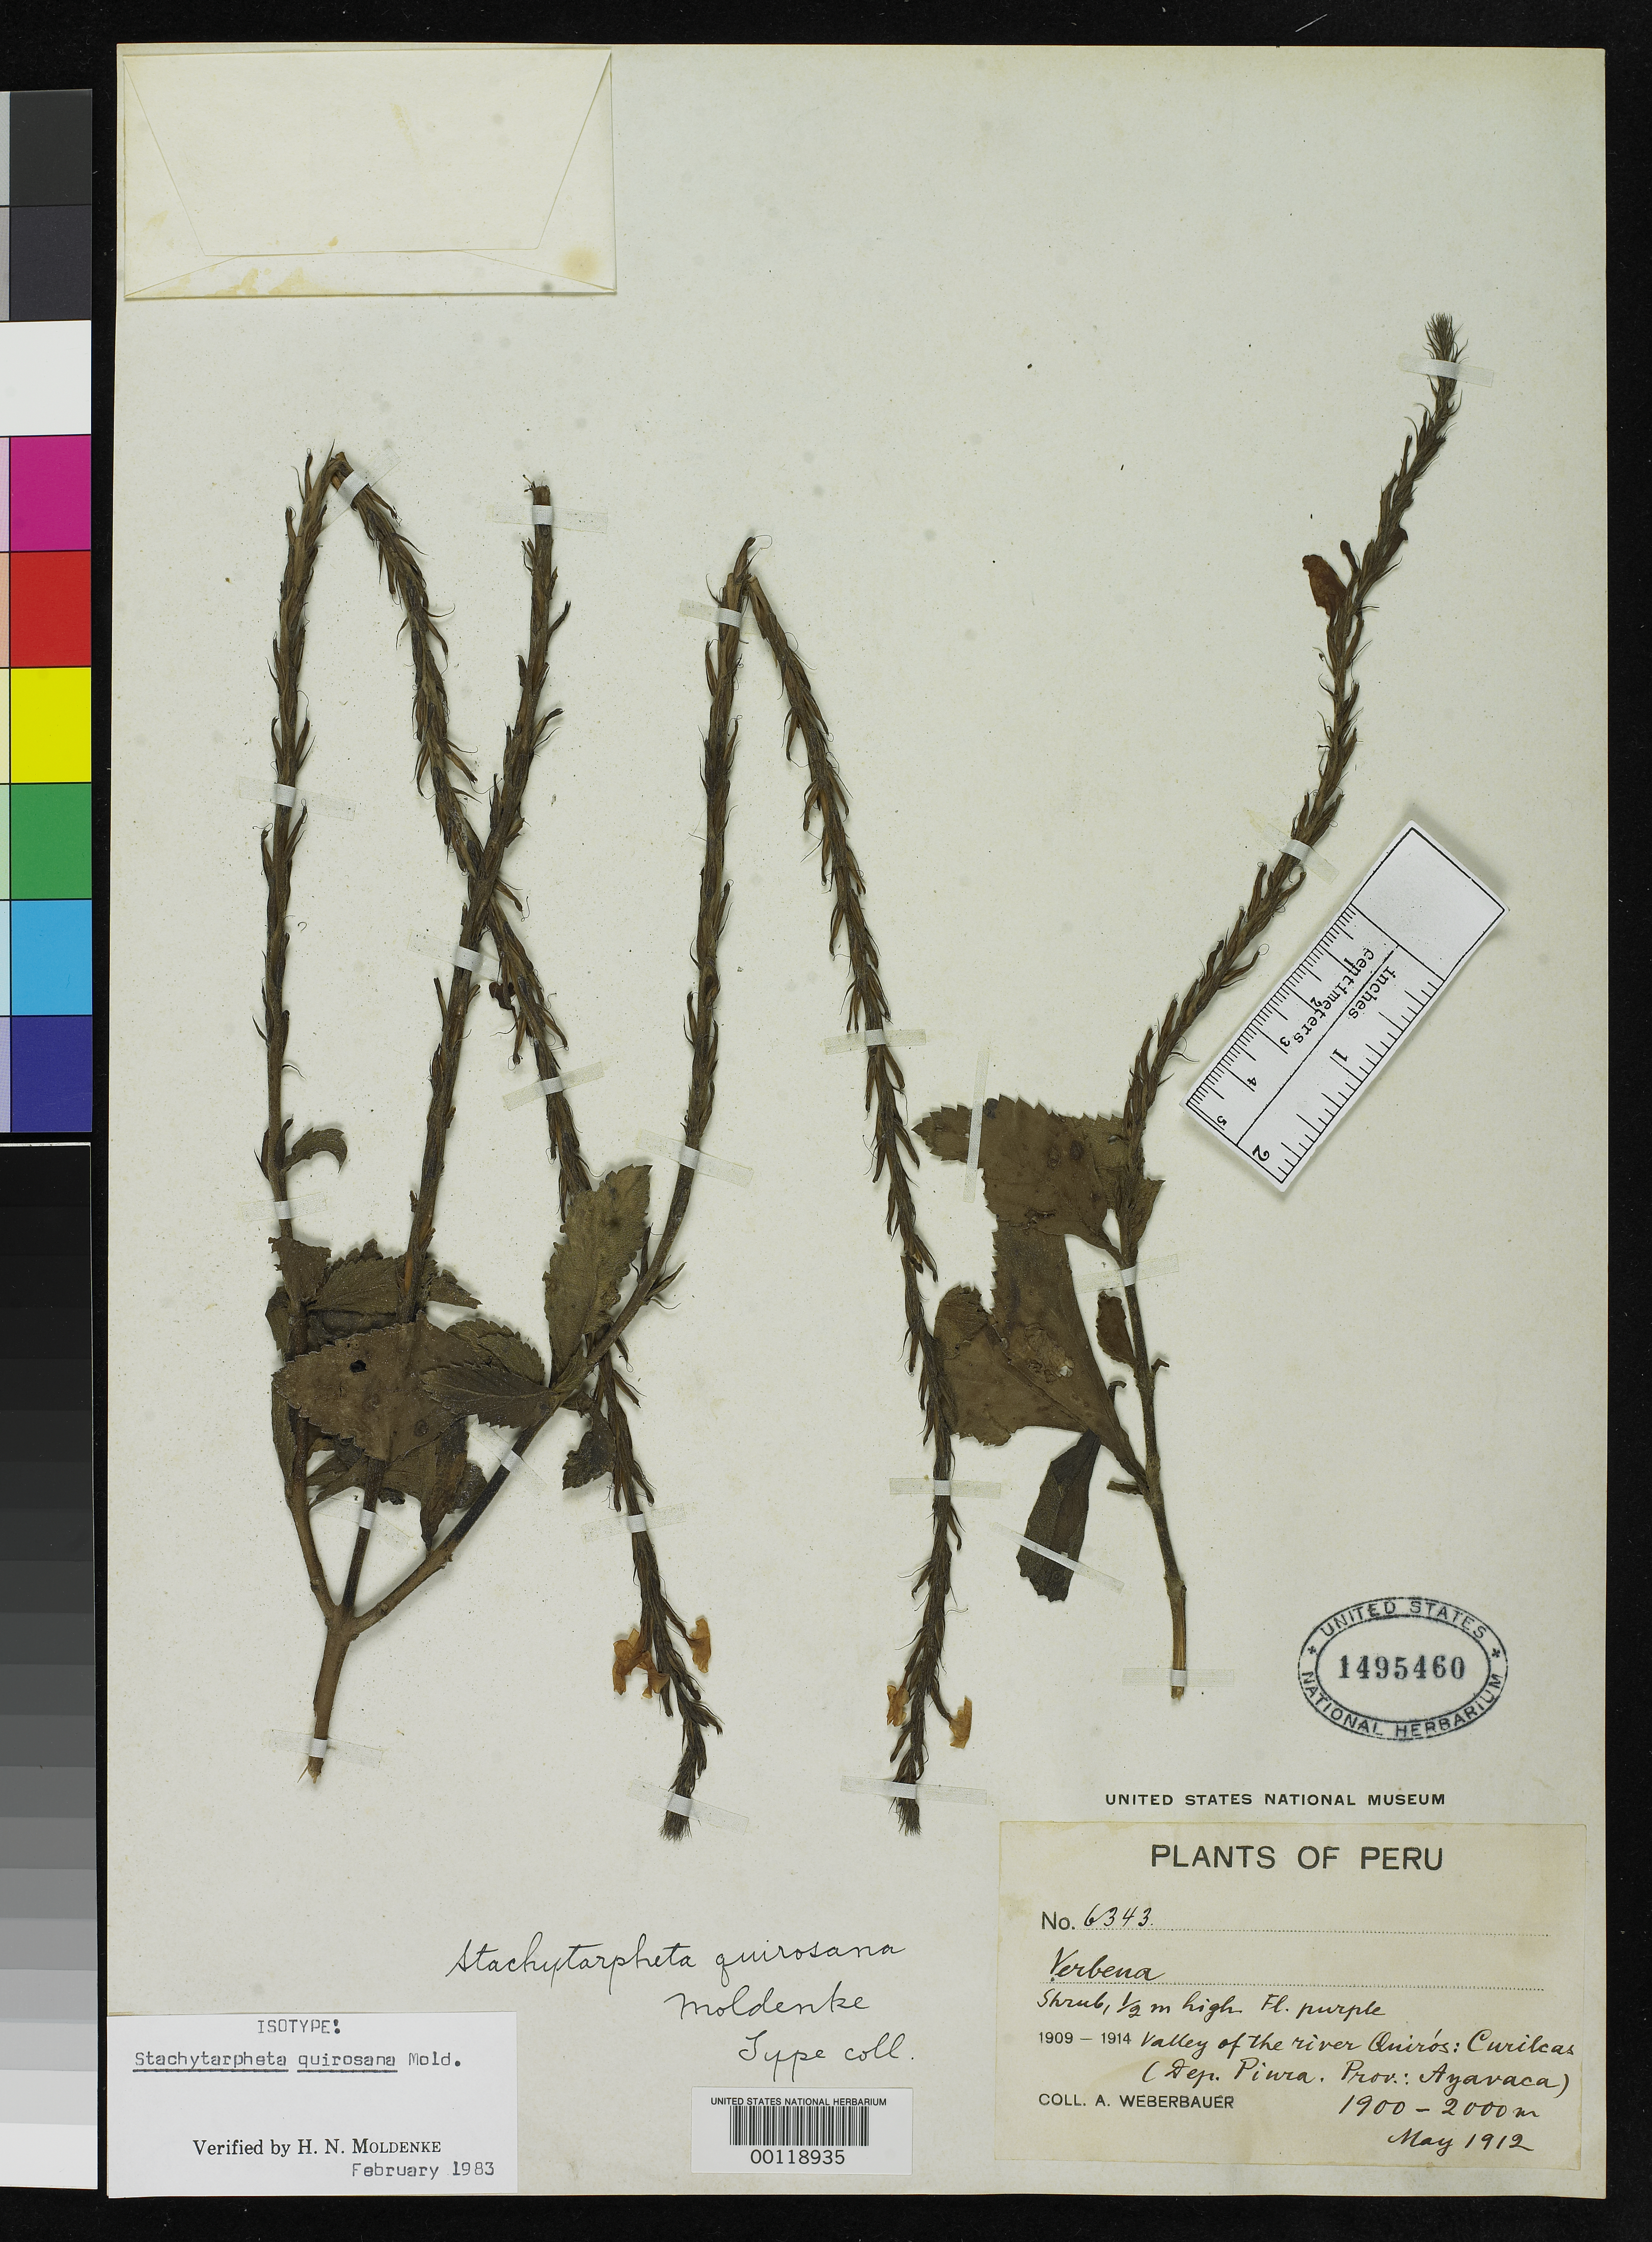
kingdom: Plantae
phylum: Tracheophyta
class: Magnoliopsida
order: Lamiales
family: Verbenaceae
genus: Stachytarpheta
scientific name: Stachytarpheta quirosana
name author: Moldenke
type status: Isotype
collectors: A. Weberbauer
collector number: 6343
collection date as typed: May 1912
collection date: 1912-05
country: Peru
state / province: Piura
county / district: Ayabaca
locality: Valley of Quiros River, Curilcas.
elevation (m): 1950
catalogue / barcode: US 1495460